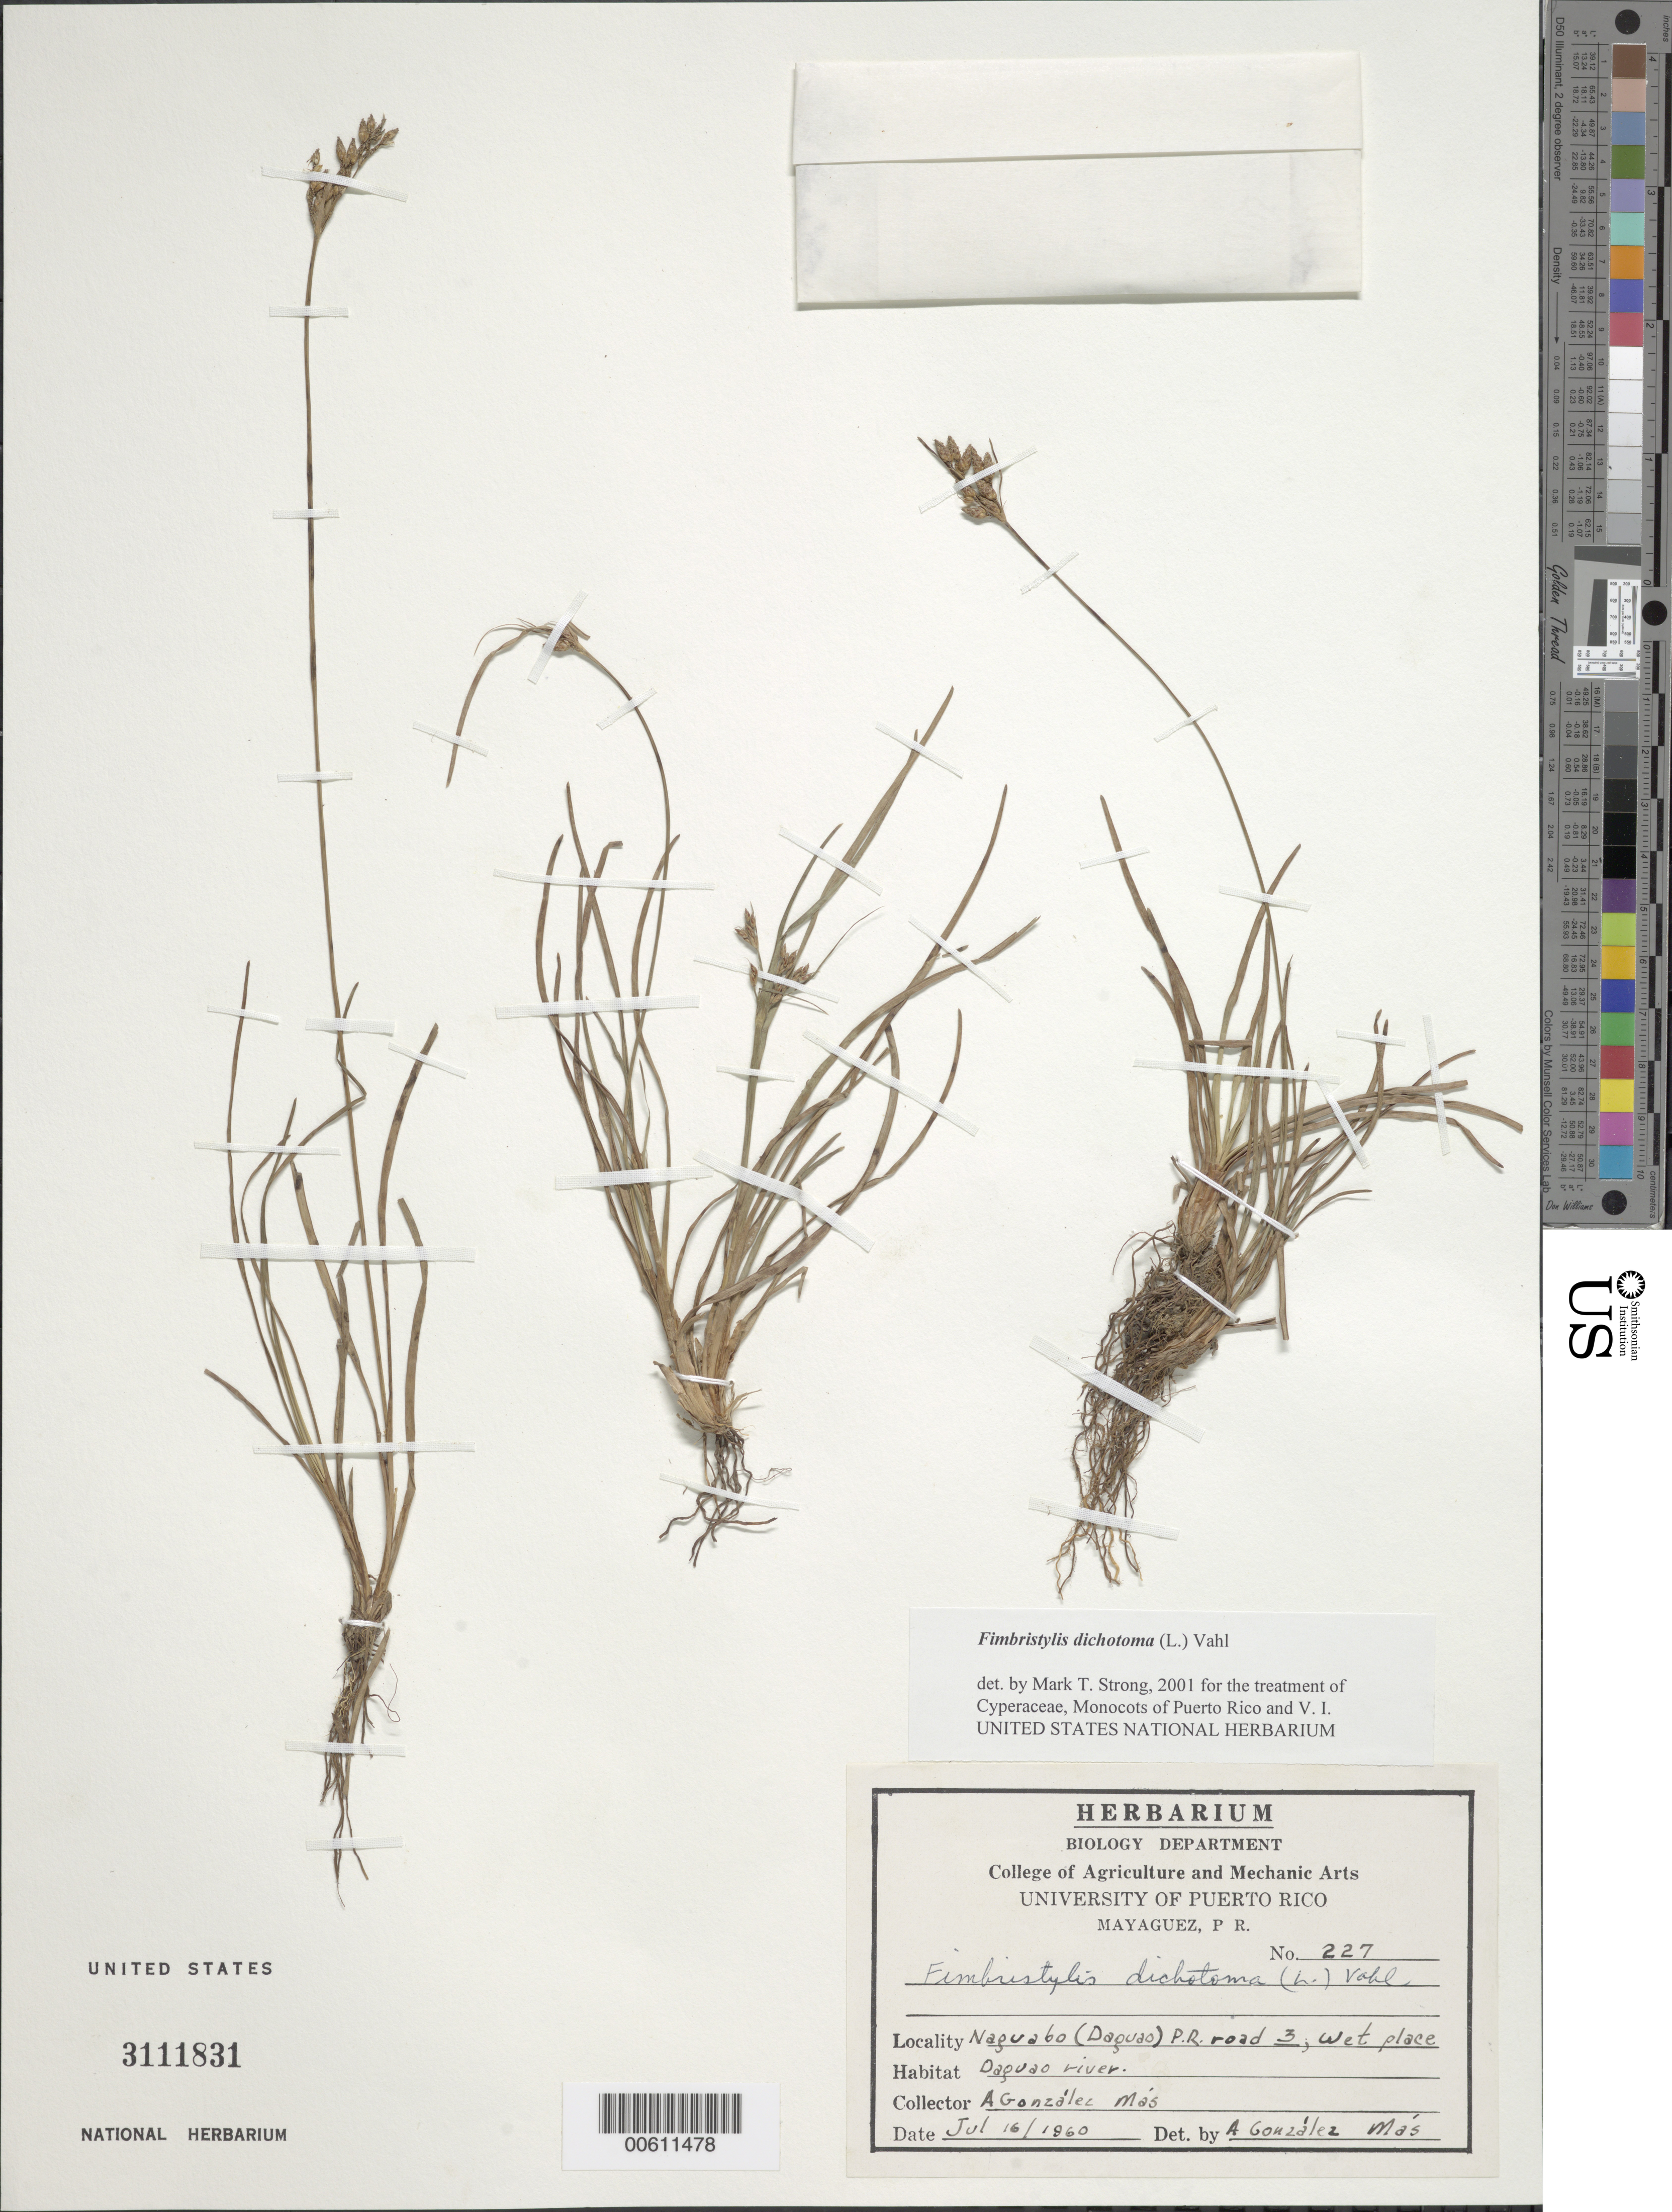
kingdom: Plantae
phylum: Tracheophyta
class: Liliopsida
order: Poales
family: Cyperaceae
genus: Fimbristylis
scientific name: Fimbristylis dichotoma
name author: (L.) Vahl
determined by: Strong, M. T., (US), Smithsonian Institution - National Museum of Natural History (UNITED STATES)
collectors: A. González Más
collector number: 227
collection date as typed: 16 Jul 1960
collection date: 1960-07-16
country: Puerto Rico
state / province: Naguabo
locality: Naguabo (Daguao): Rd. 3; Daguao River.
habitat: Wet area.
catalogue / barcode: US 3111831